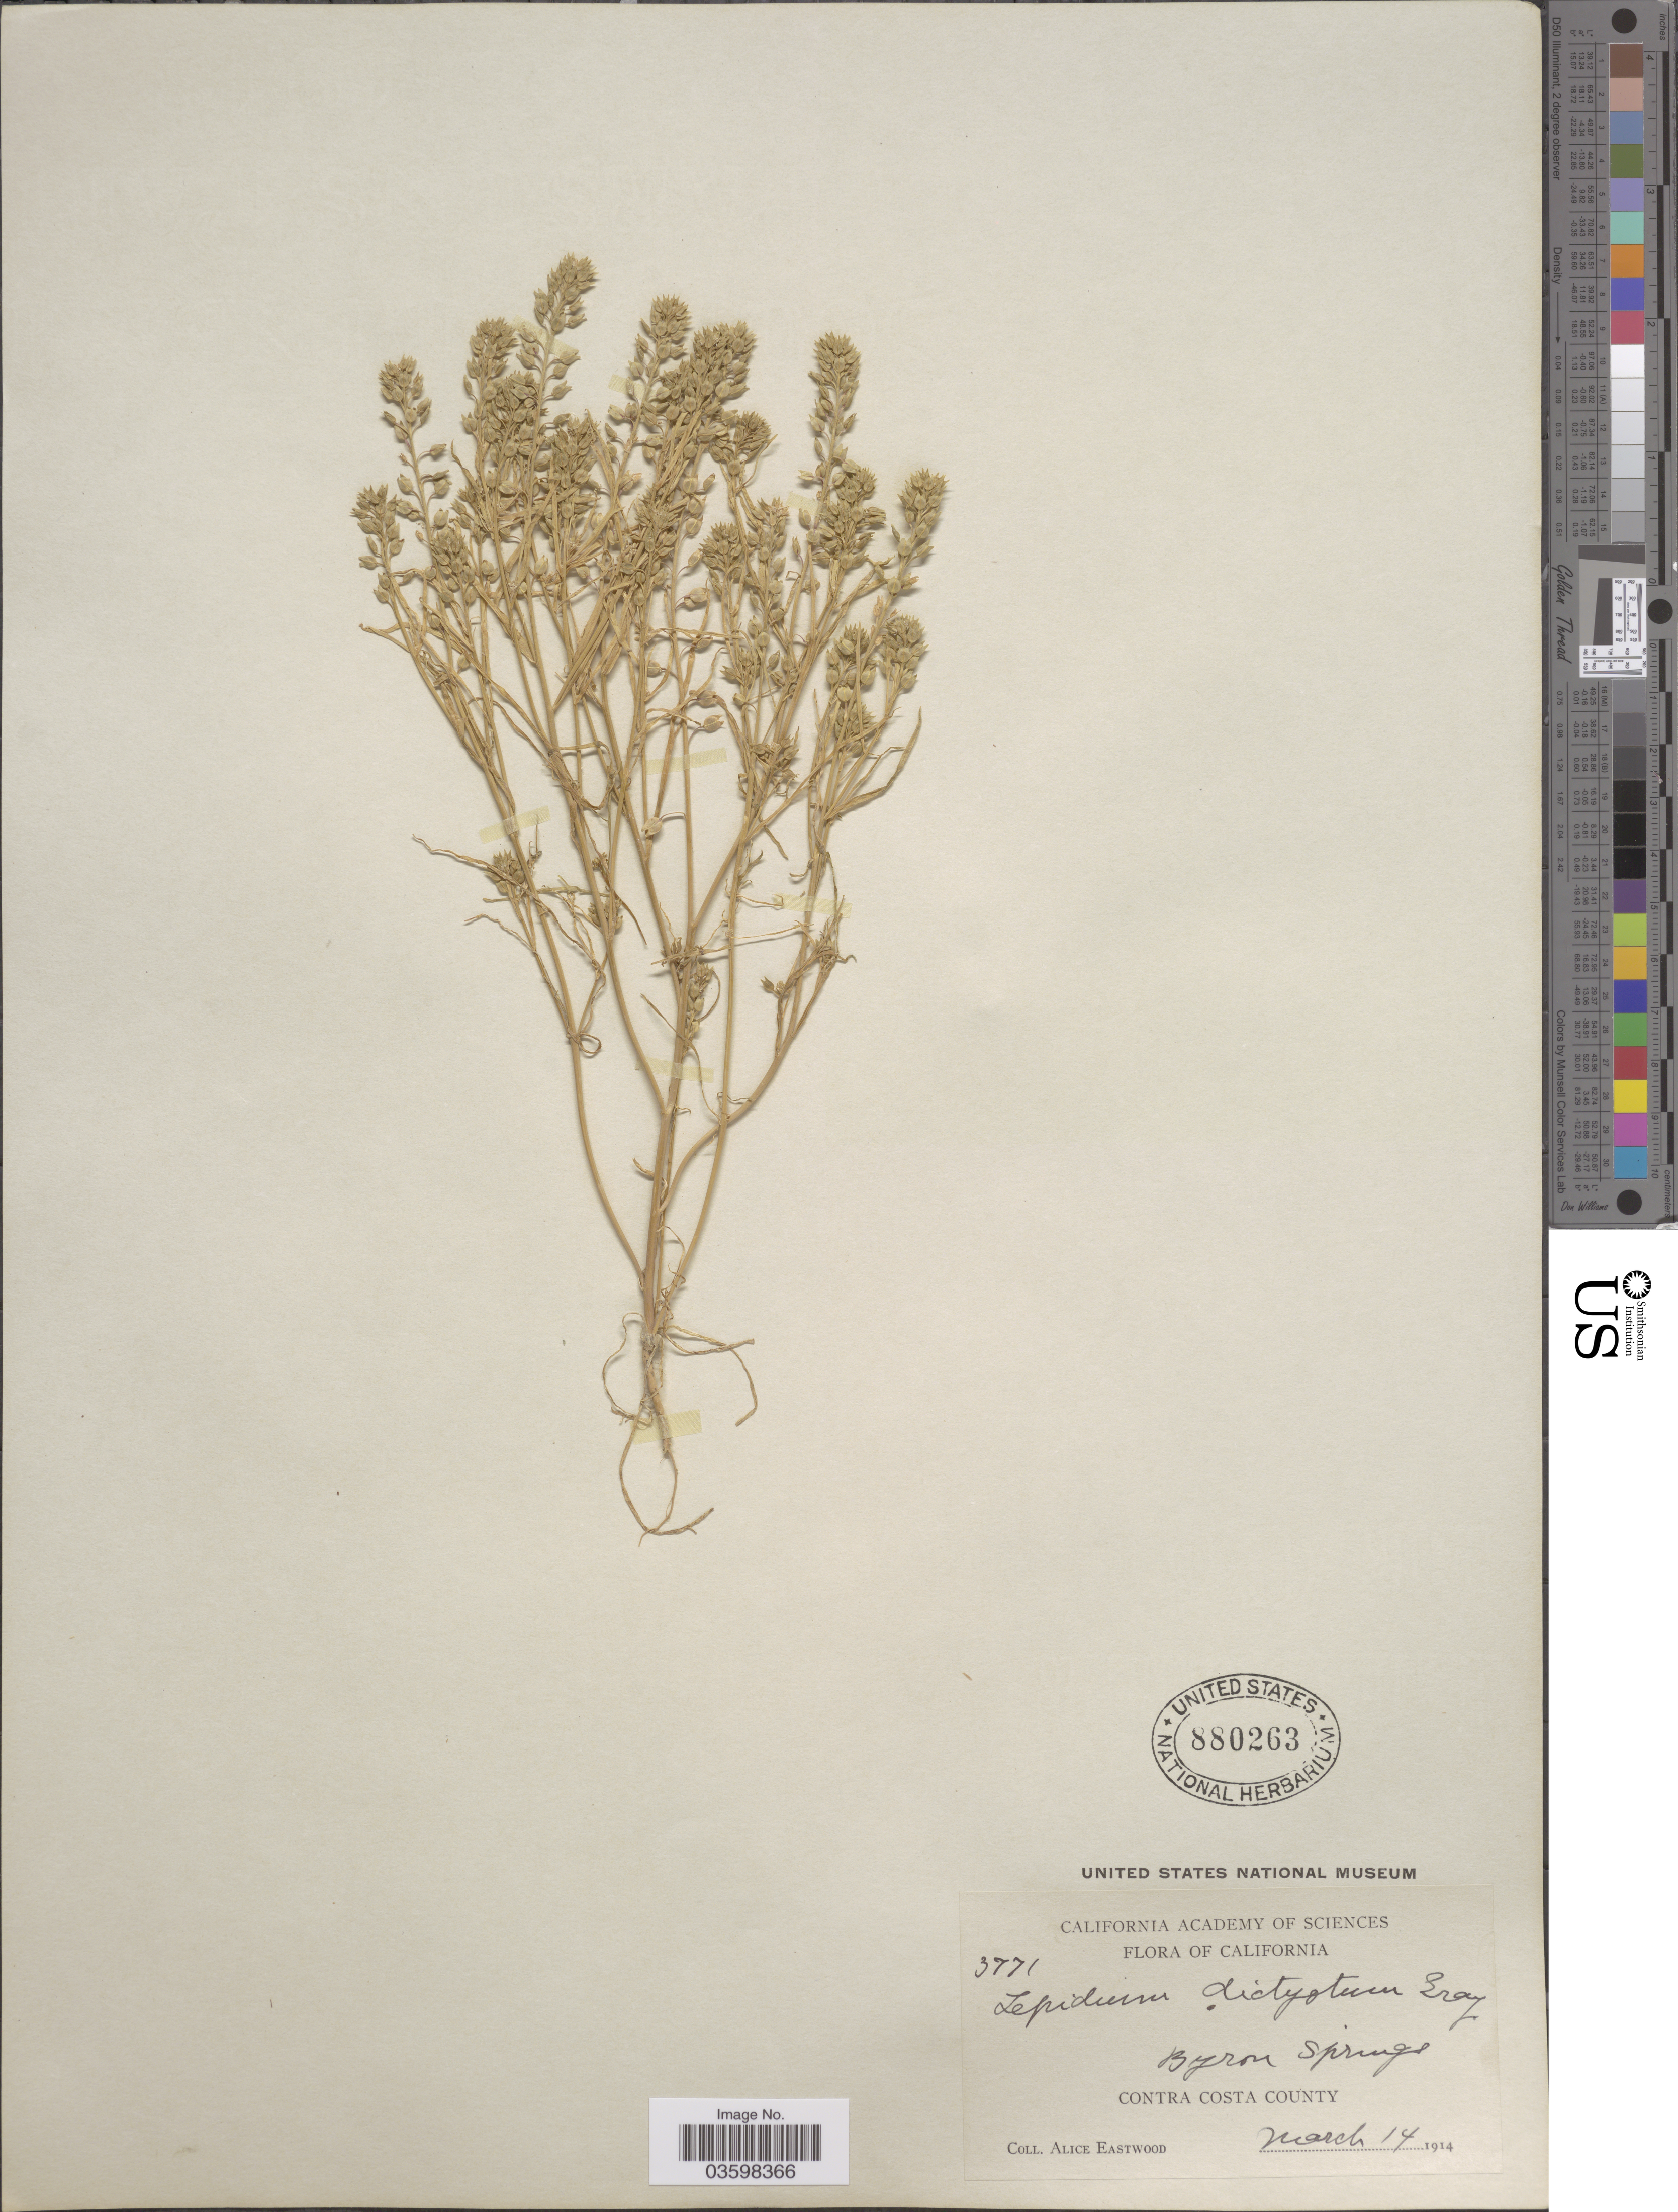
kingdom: Plantae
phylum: Tracheophyta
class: Magnoliopsida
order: Brassicales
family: Brassicaceae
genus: Lepidium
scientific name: Lepidium dictyotum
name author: A. Gray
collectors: A. Eastwood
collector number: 3771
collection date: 1914-03-14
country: United States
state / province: California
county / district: Contra Costa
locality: Byron Springs, Contra Costa County.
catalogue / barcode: US 880263